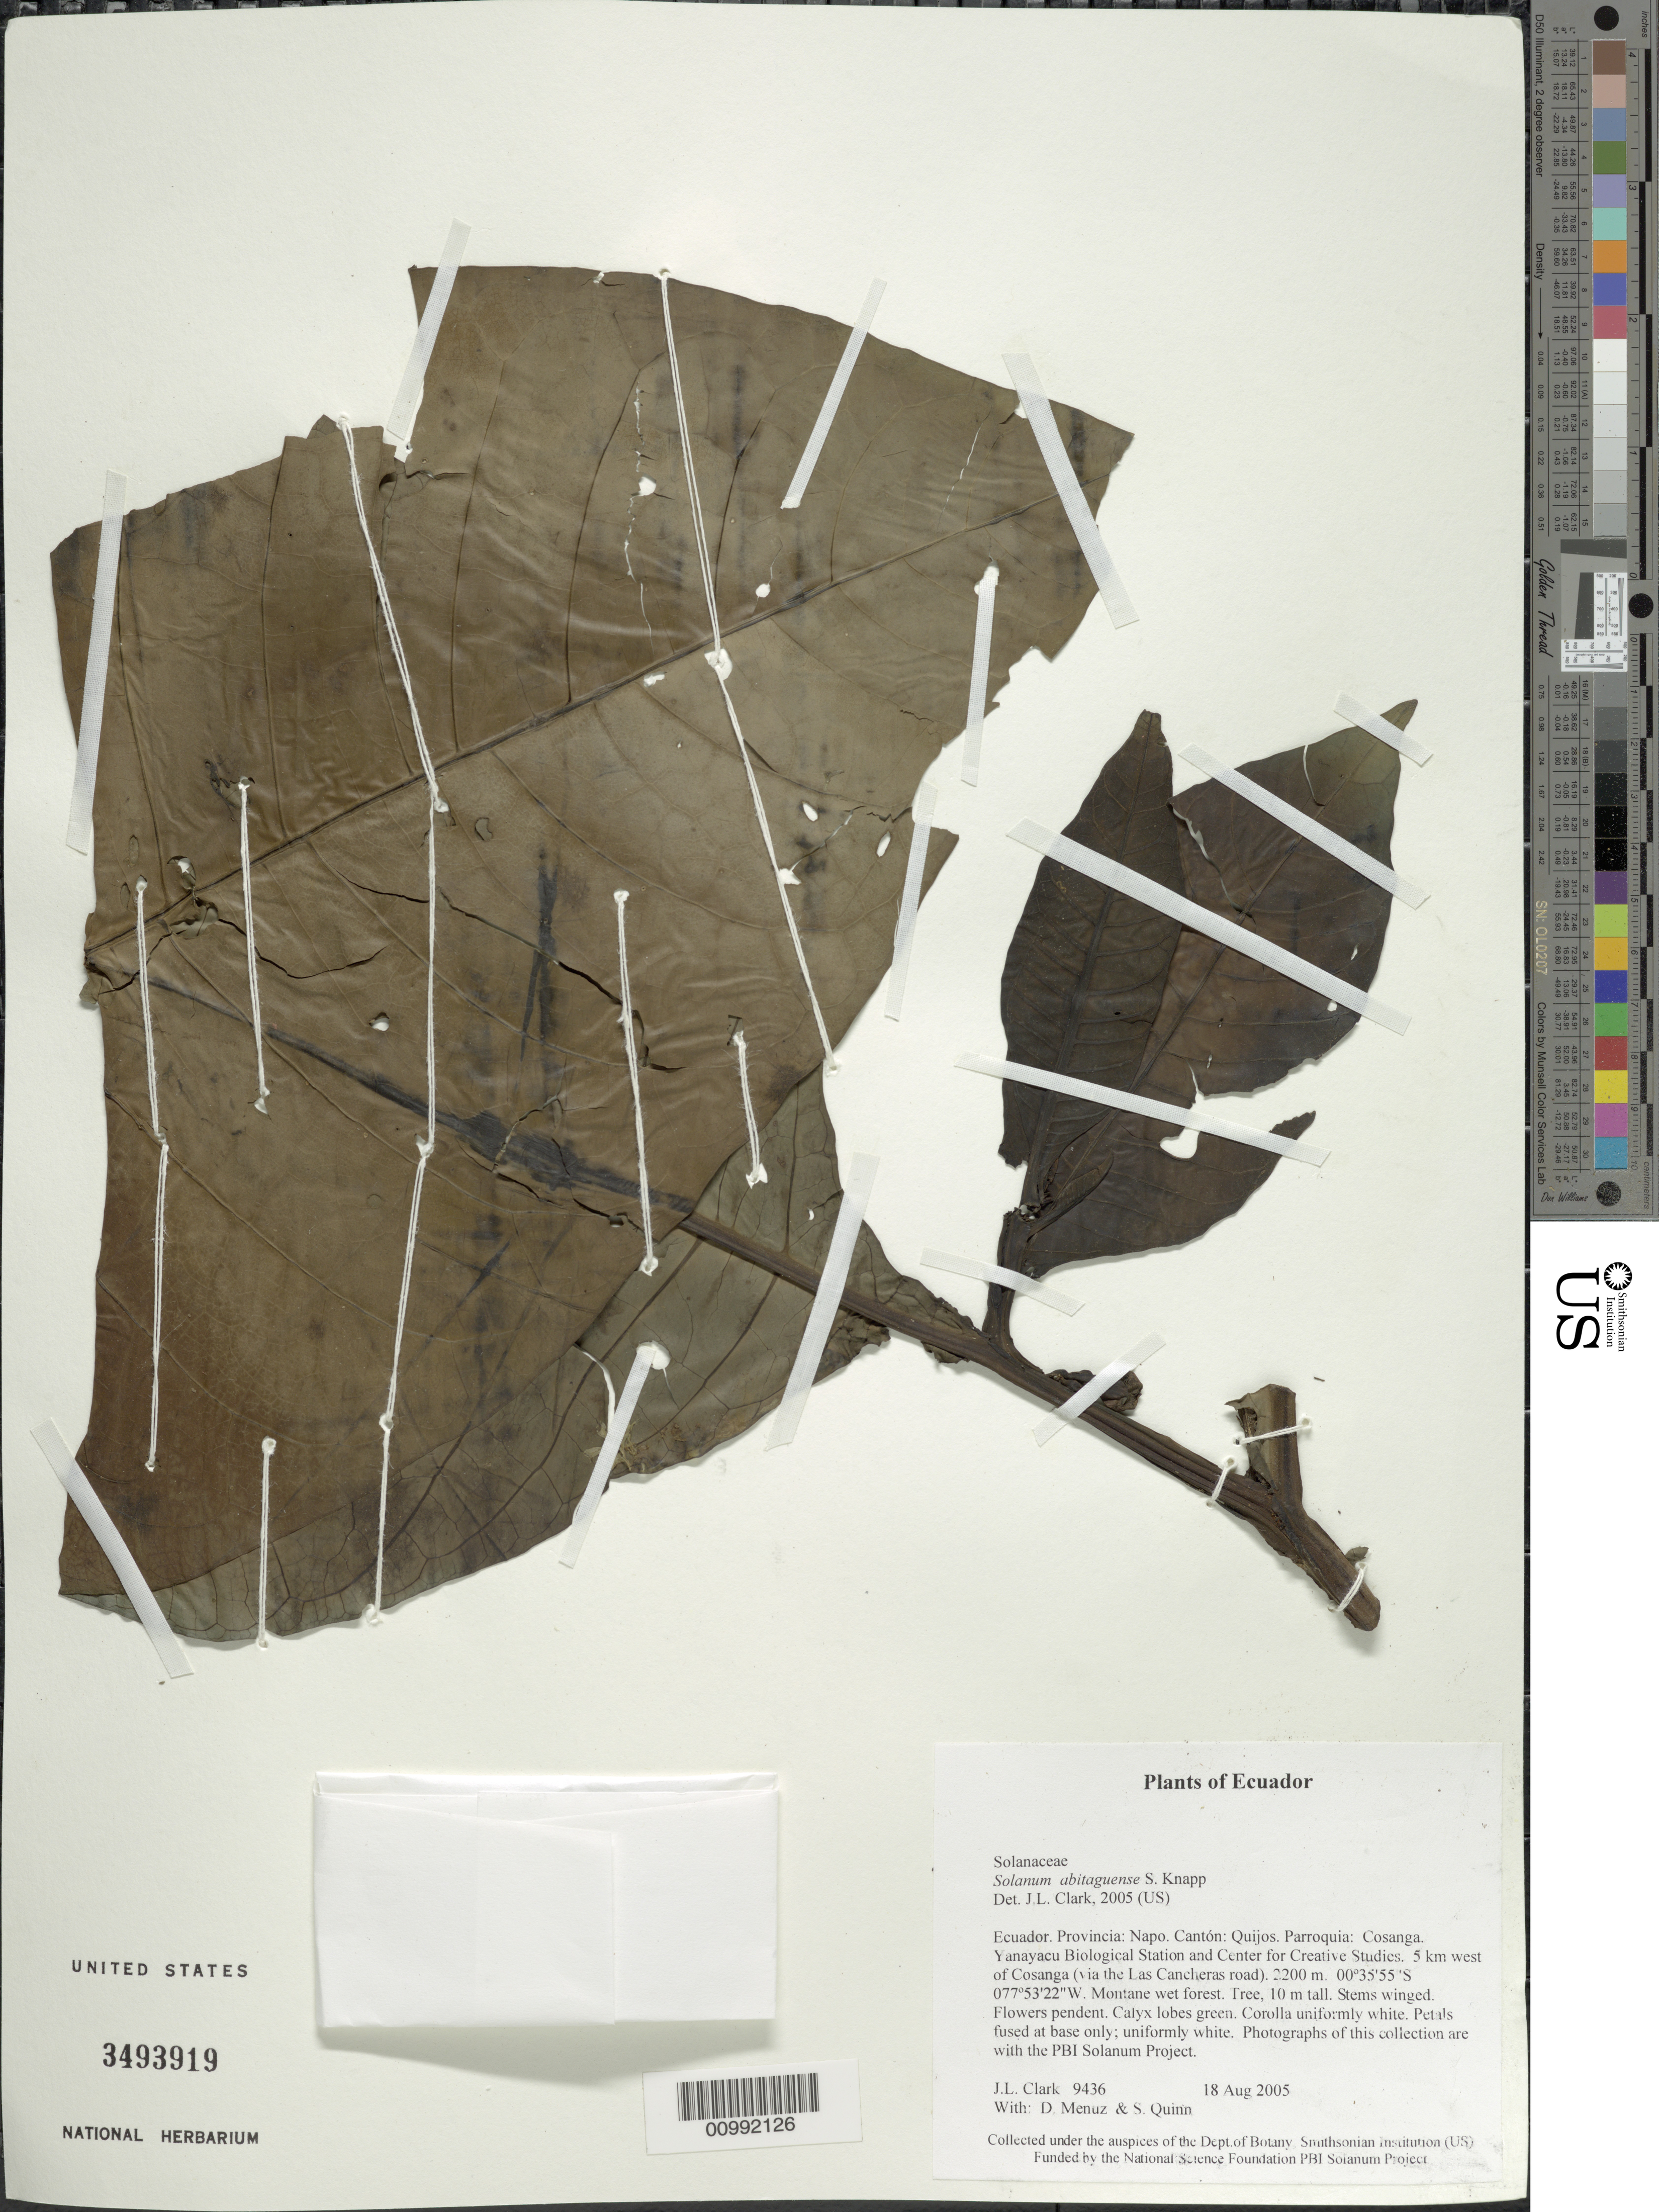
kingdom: Plantae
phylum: Tracheophyta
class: Magnoliopsida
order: Solanales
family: Solanaceae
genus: Solanum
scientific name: Solanum abitaguense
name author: S. Knapp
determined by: Knapp, S. D.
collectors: J. L. Clark, D. Menuz & S. Quinn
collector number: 9436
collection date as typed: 18 Aug 2005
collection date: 2005-08-18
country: Ecuador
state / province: Napo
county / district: Quijos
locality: Yanayacu Biological Station and Center for Creative studies. 5 km west of Cosanga (via the Las Cancheras road).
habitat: Montane wet forest.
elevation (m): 2200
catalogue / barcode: US 349391